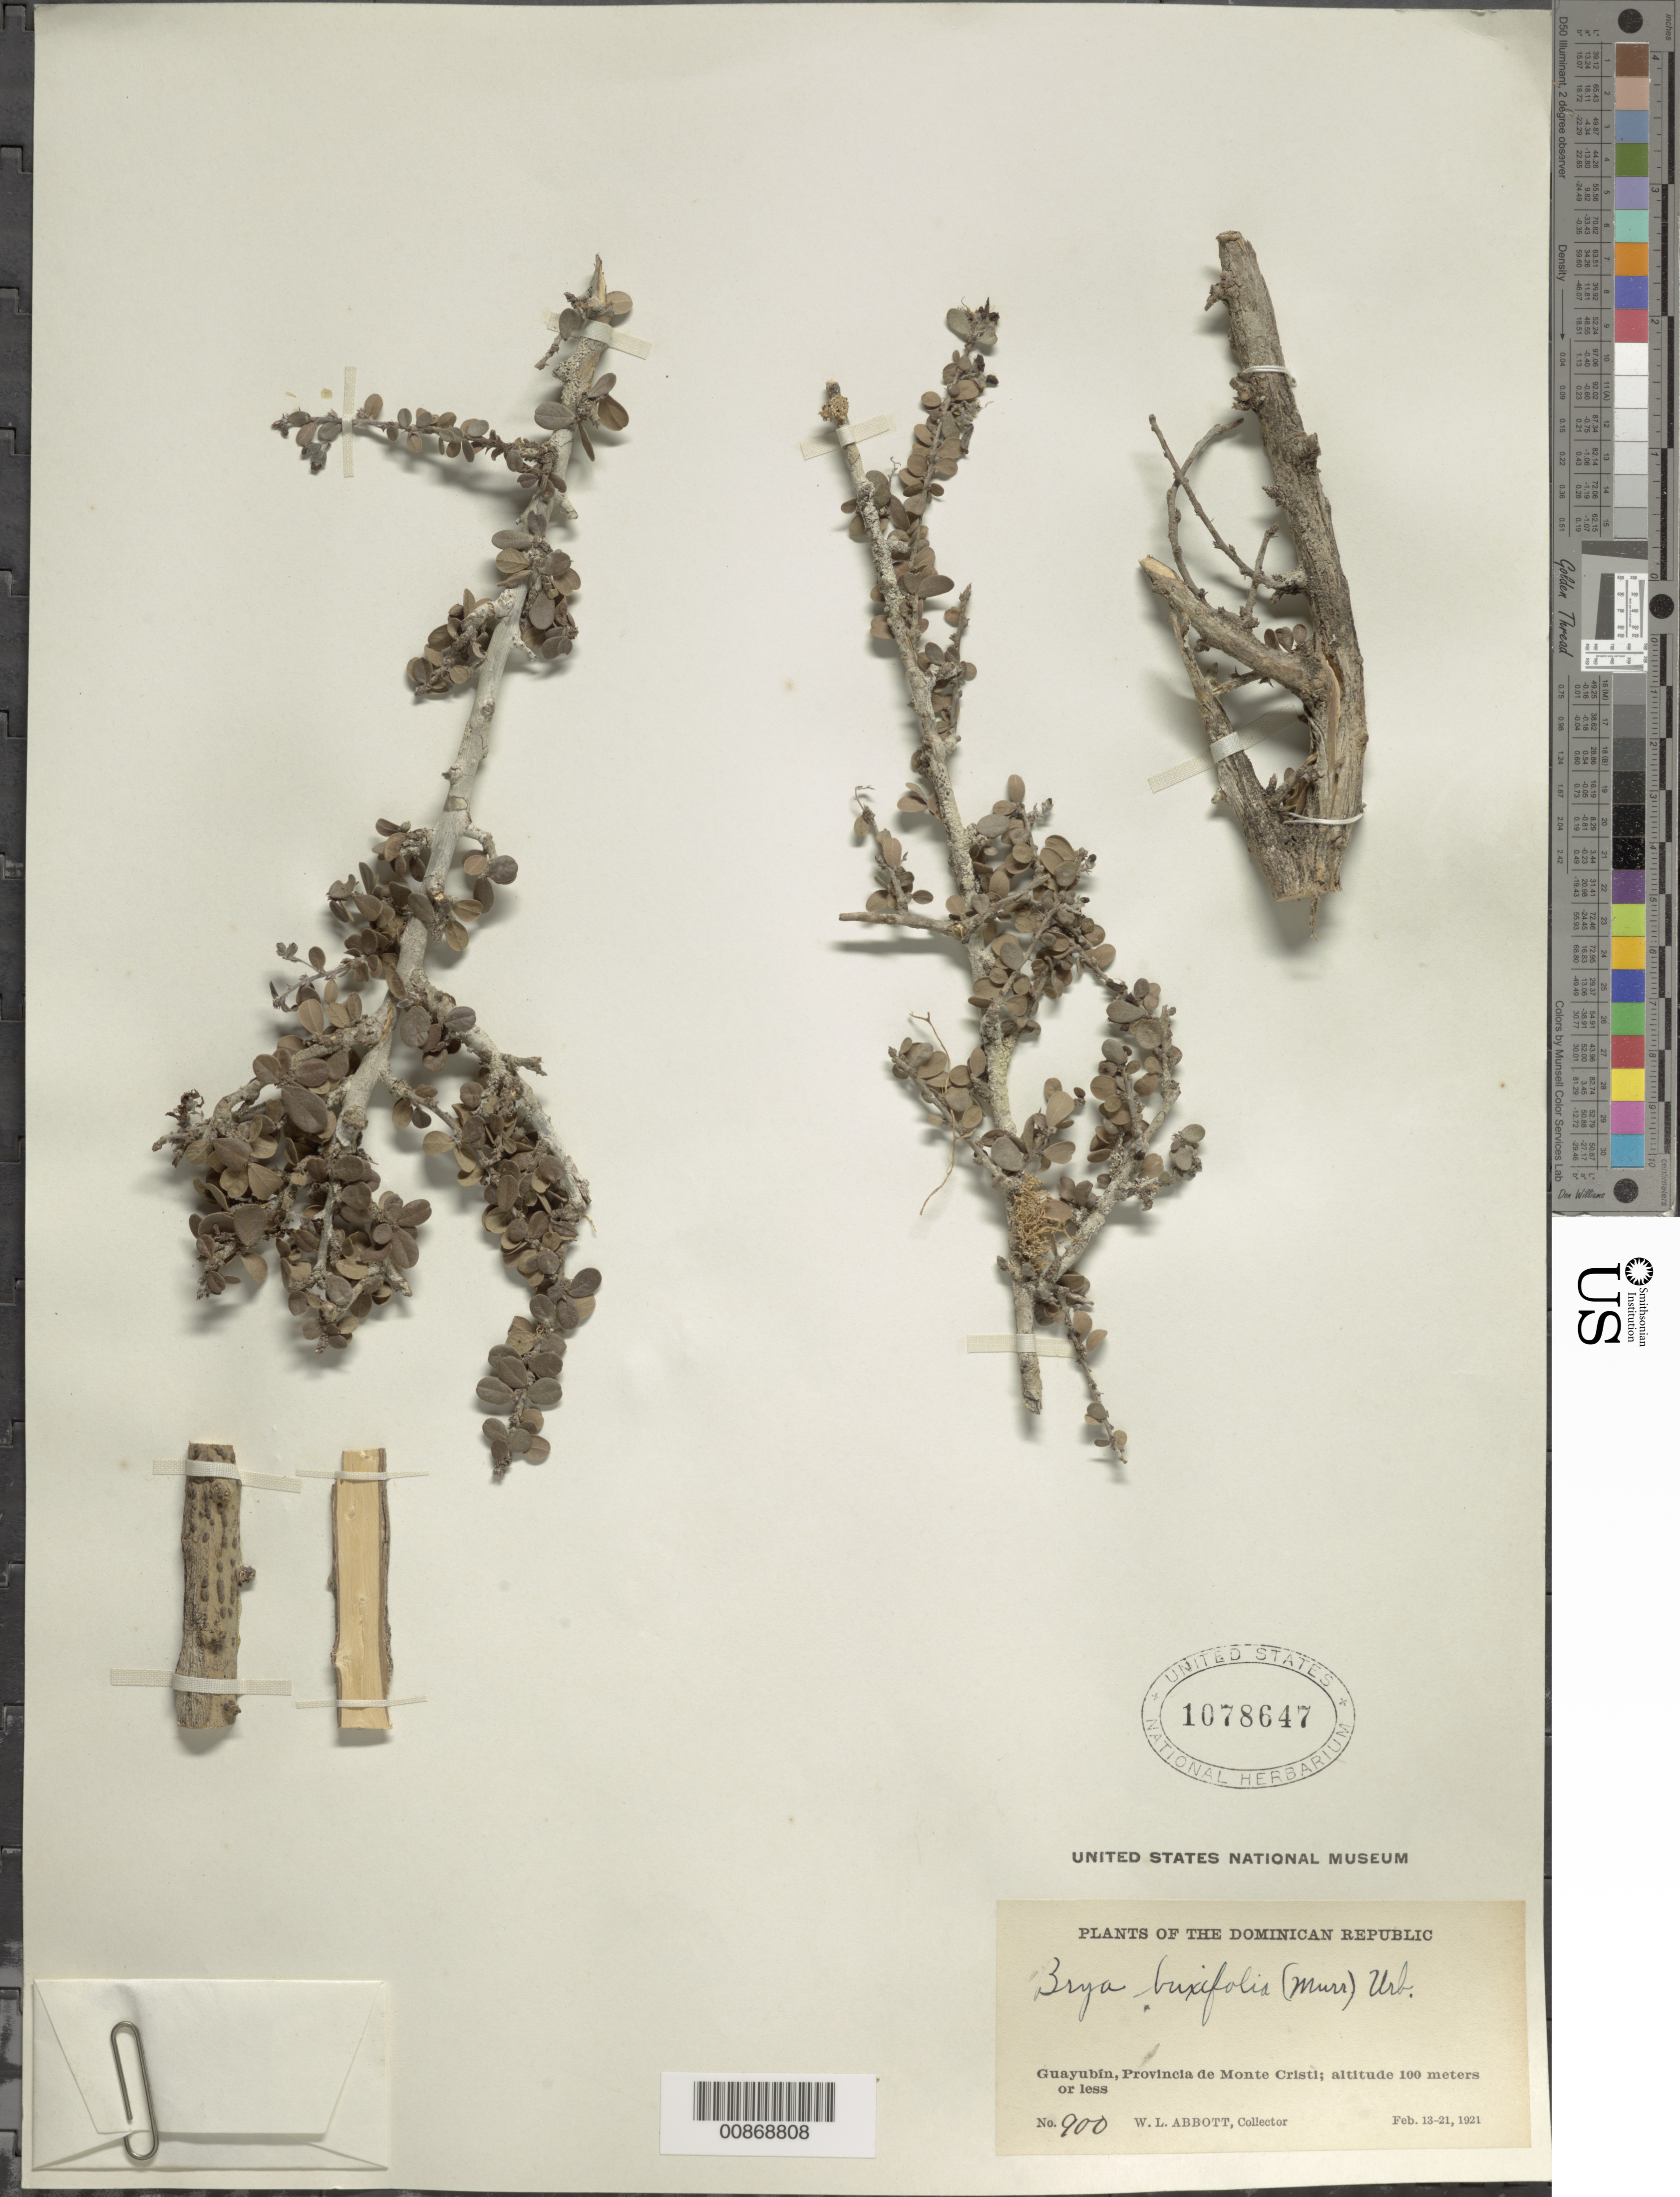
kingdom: Plantae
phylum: Tracheophyta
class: Magnoliopsida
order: Fabales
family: Fabaceae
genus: Brya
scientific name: Brya buxifolia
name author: (Murray) Urb.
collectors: W. L. Abbott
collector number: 900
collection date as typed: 13 Feb 1921 to 21 Feb 1921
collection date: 1921-02-13/1921-02-21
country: Dominican Republic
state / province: Monte Cristi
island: Hispaniola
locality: Guayubín.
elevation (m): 100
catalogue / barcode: US 1078647